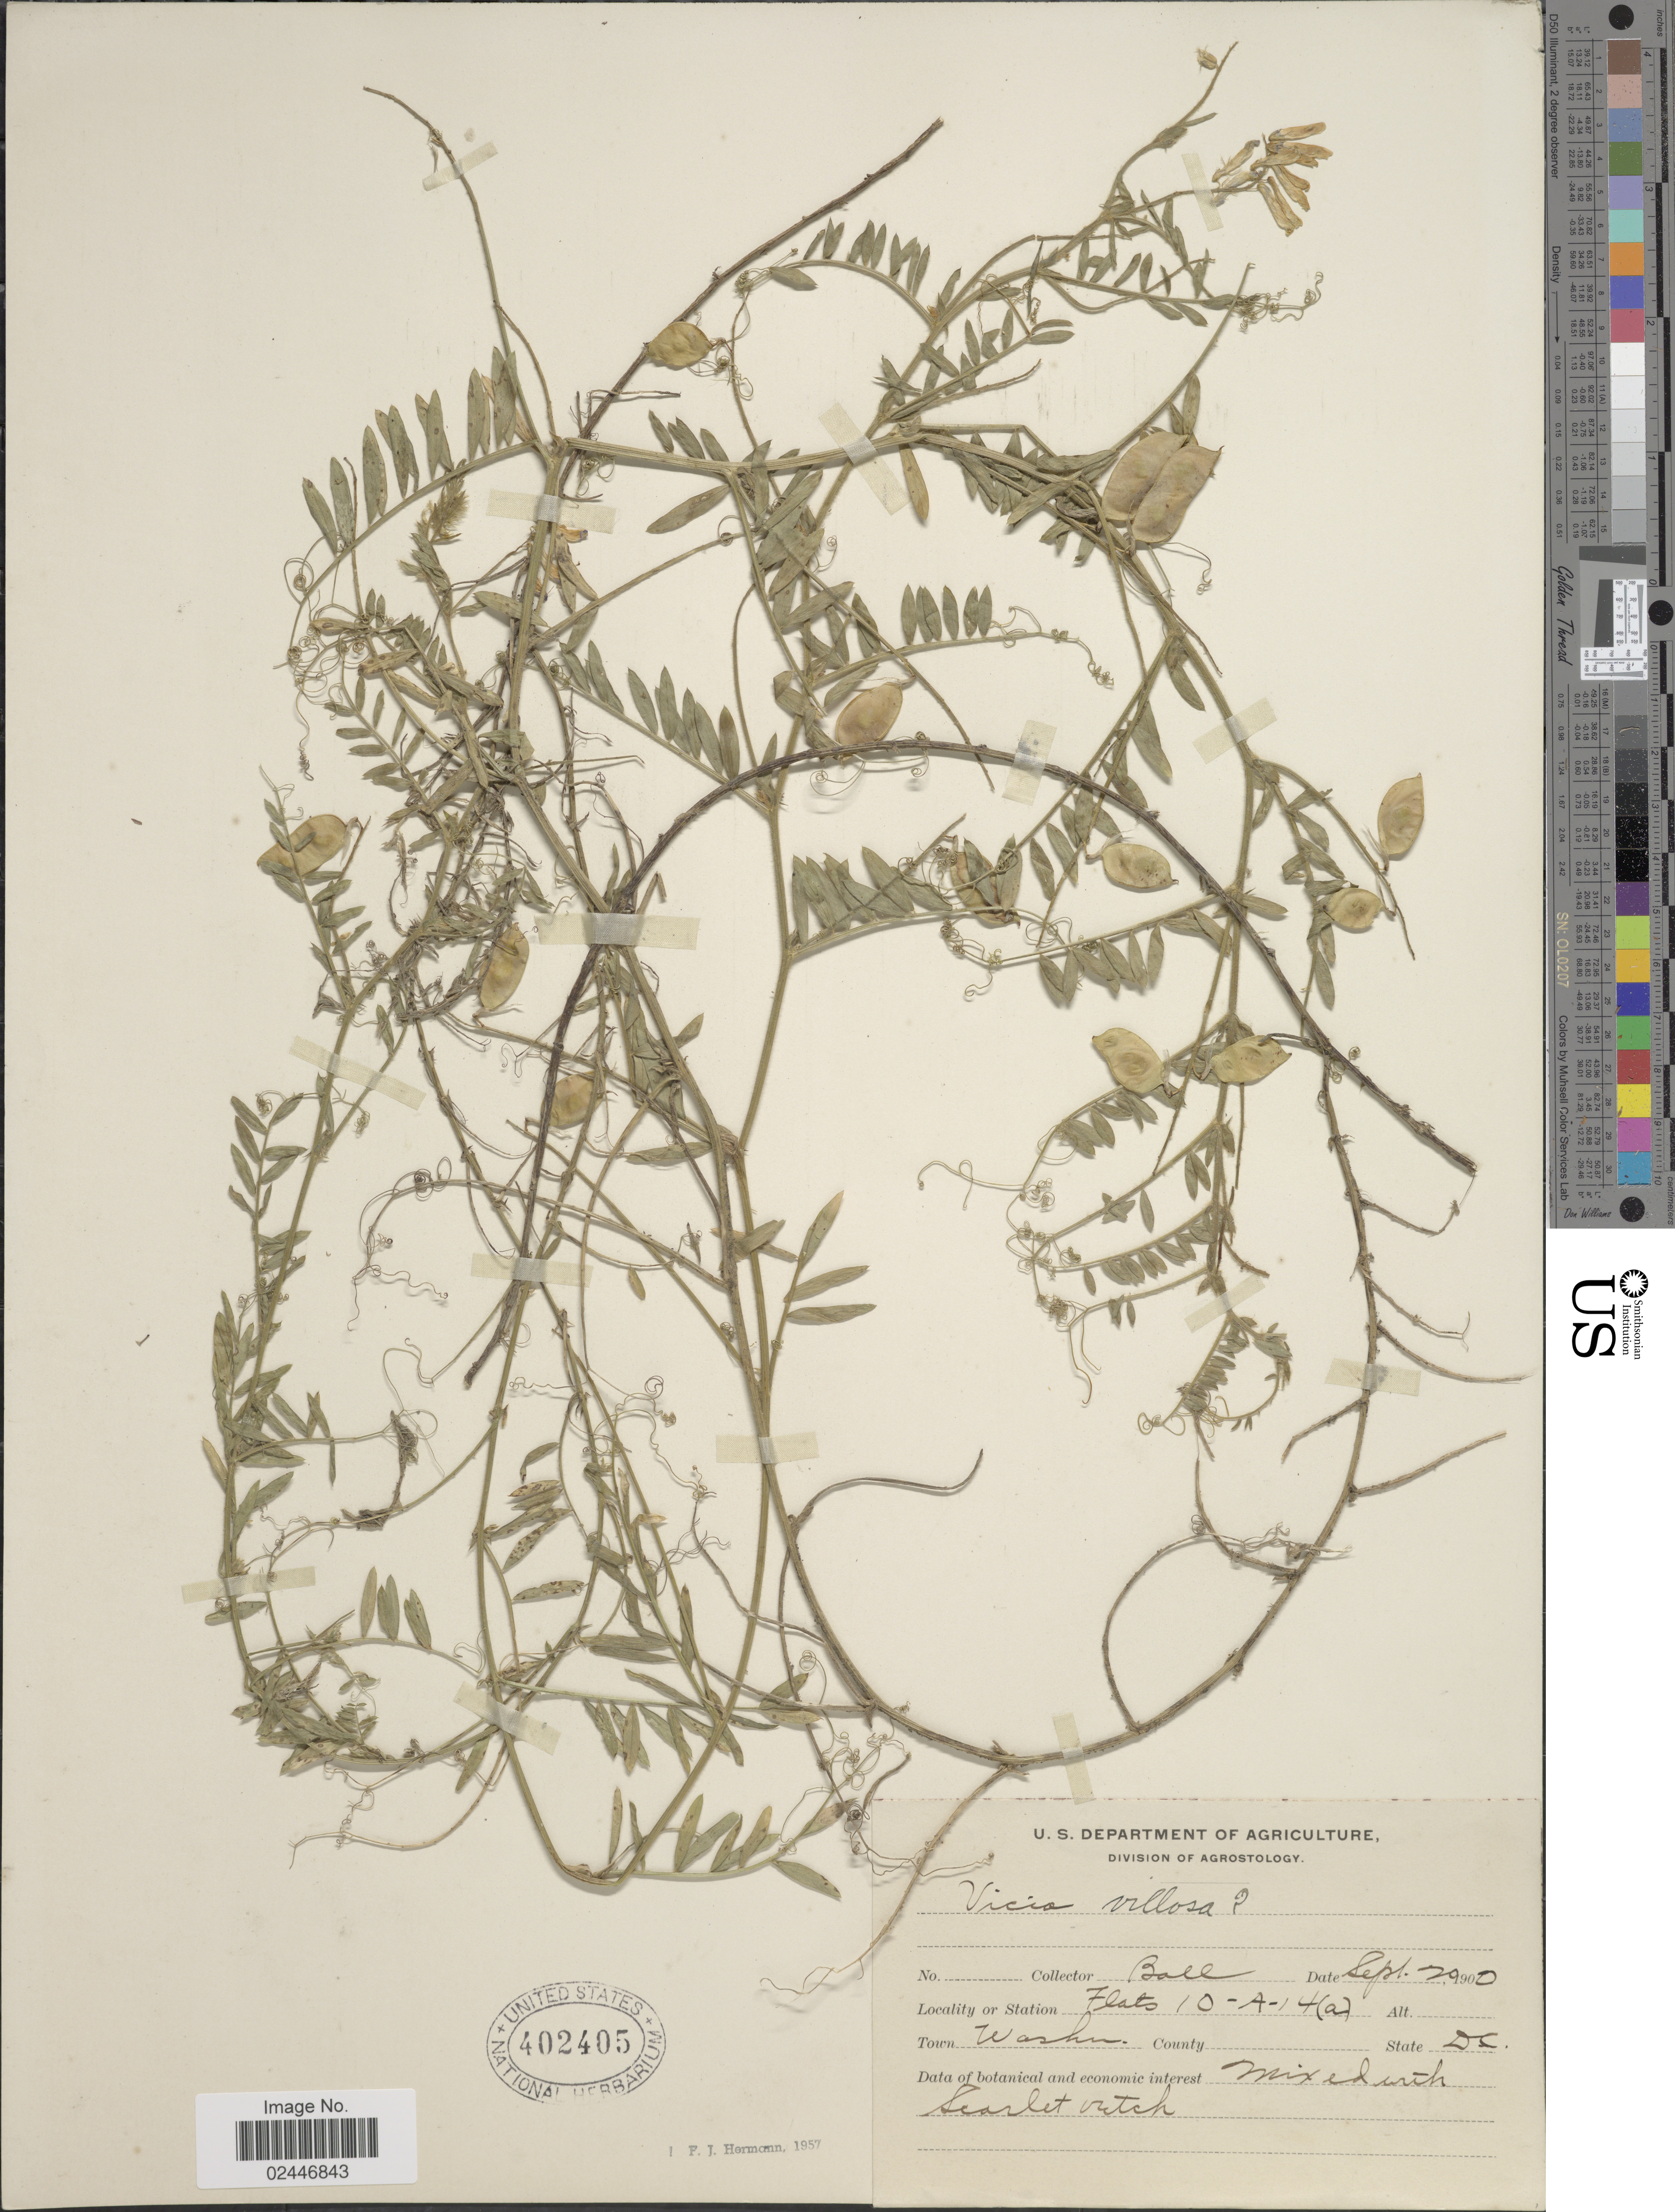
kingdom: Plantae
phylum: Tracheophyta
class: Magnoliopsida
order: Fabales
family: Fabaceae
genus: Vicia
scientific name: Vicia villosa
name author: Roth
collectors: -- Ball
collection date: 1900-09-20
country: United States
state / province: Washington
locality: Flats 10-A-14(a), Washn. Town.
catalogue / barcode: US 402405